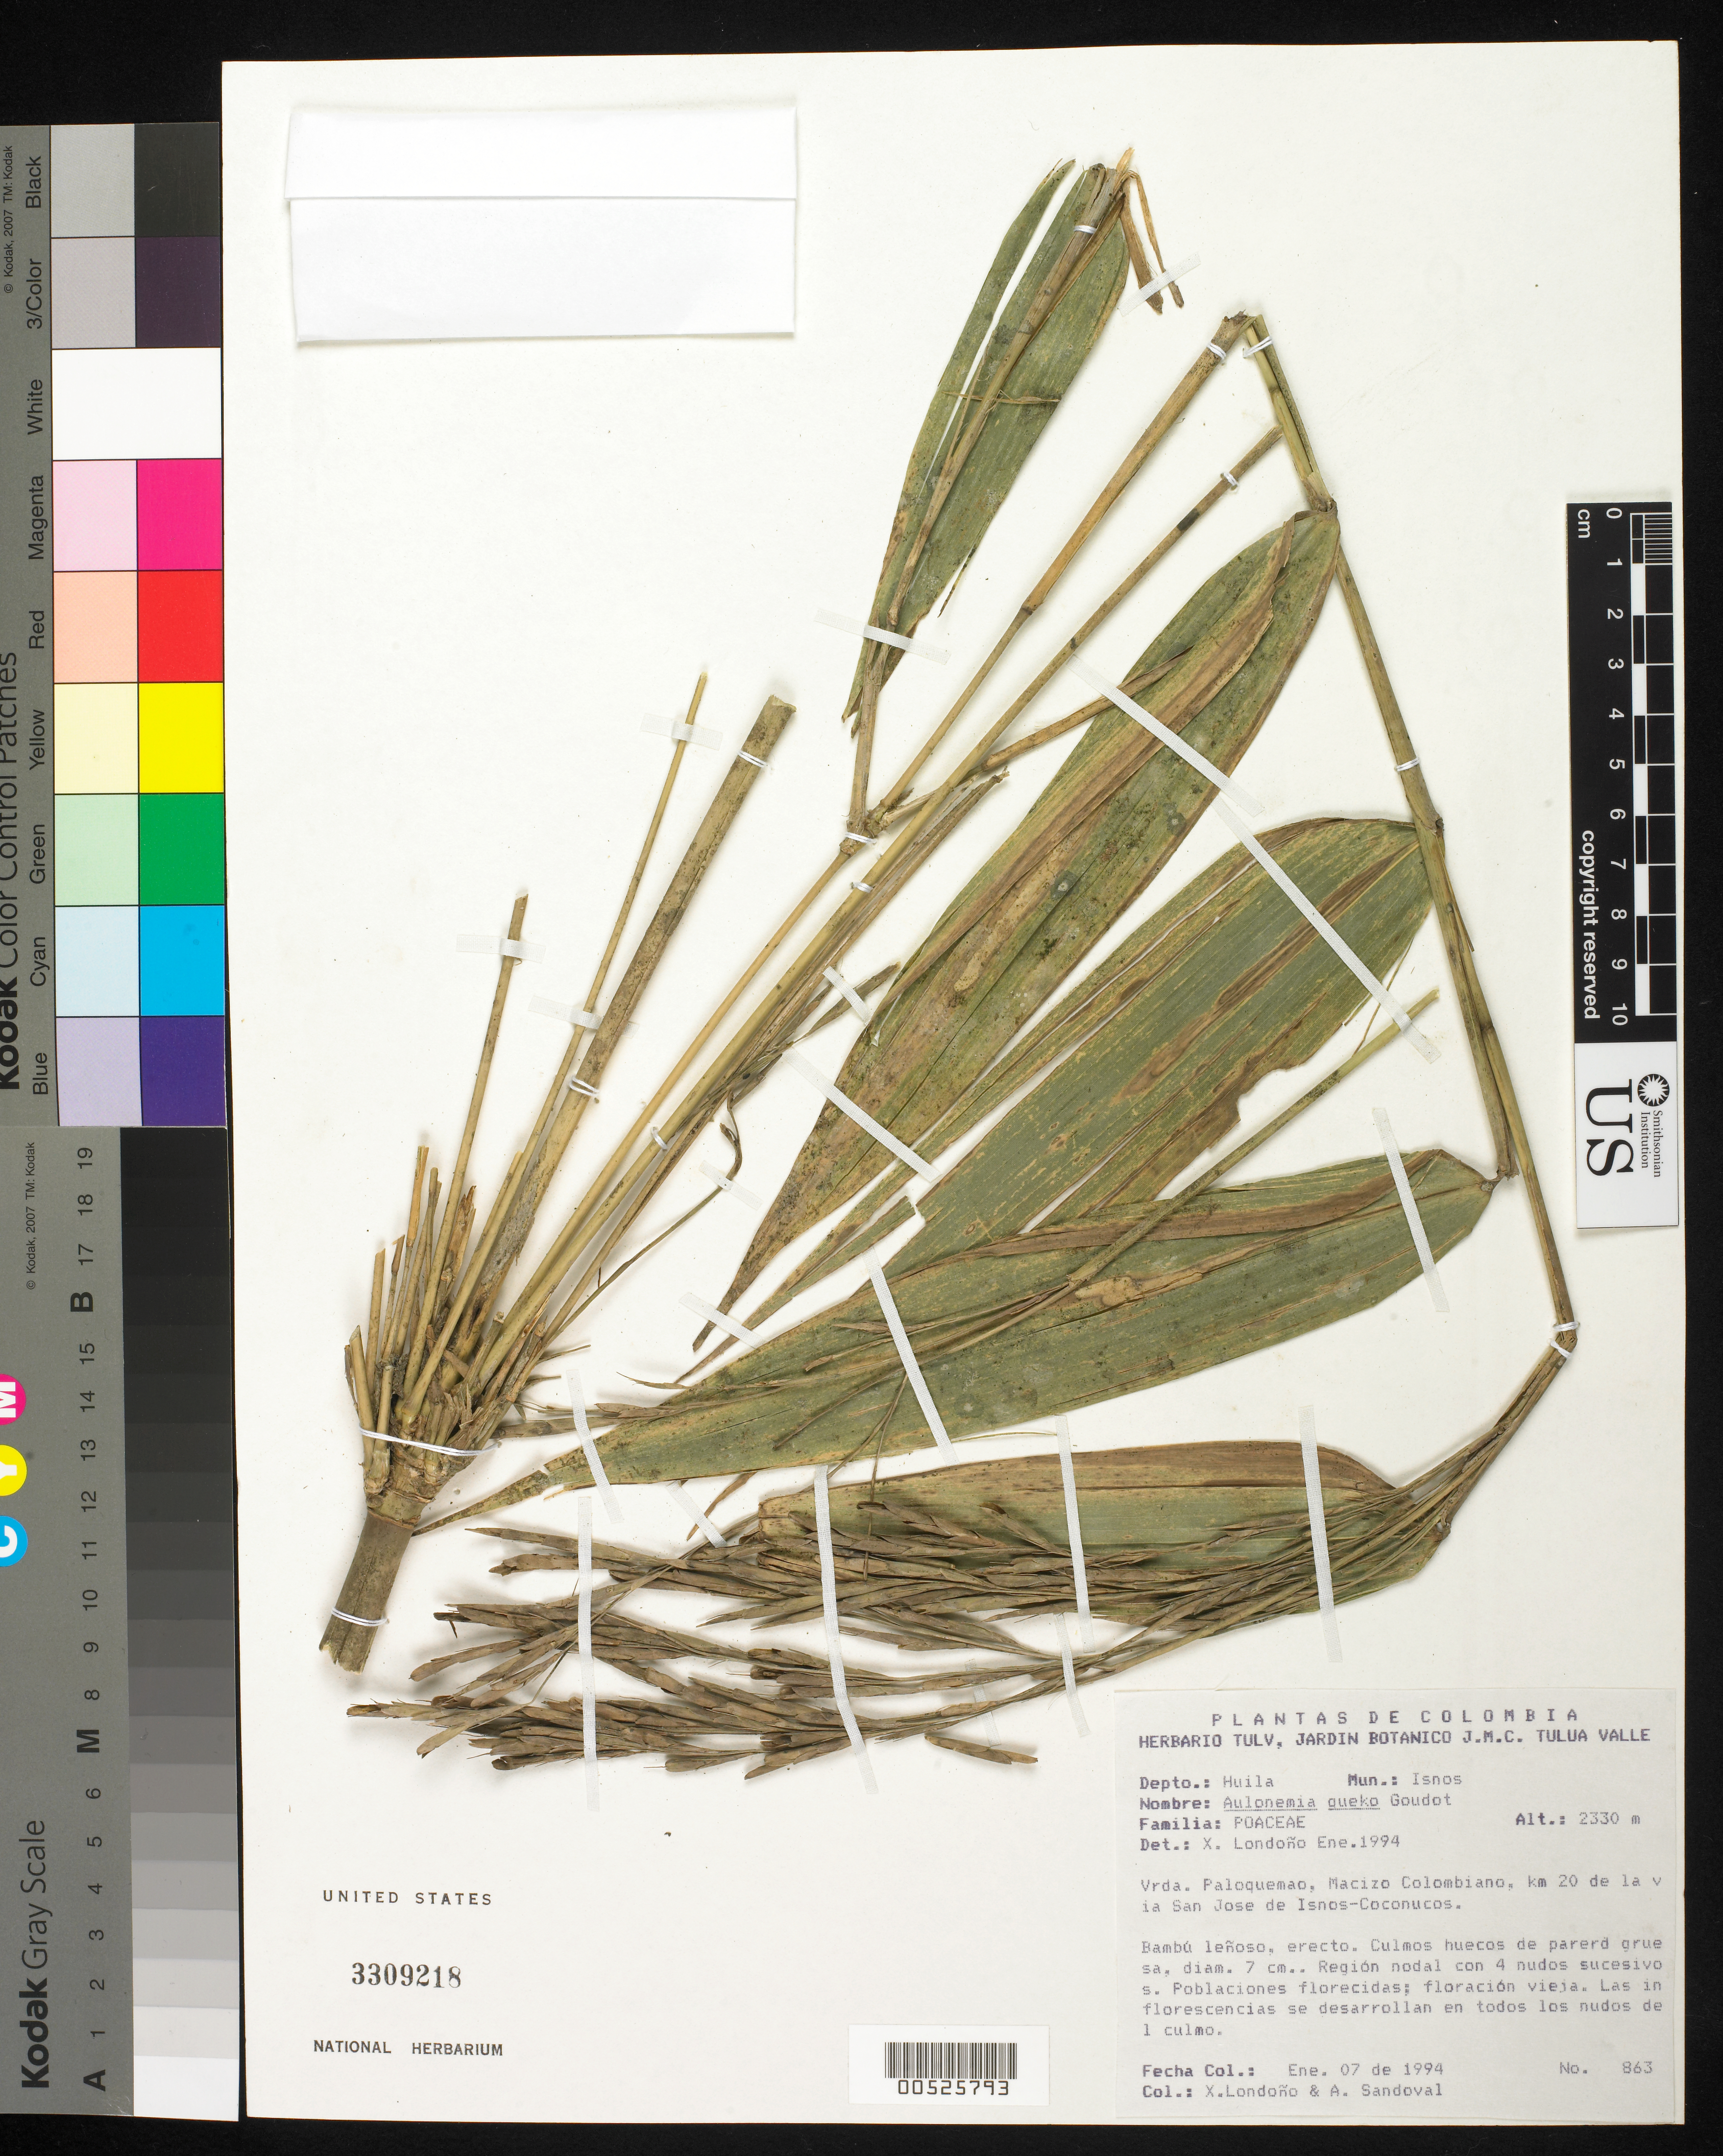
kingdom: Plantae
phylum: Tracheophyta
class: Liliopsida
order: Poales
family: Poaceae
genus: Aulonemia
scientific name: Aulonemia queko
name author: Goudot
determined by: Londoño, X., (TULV), Jardin Botanico "Juan Maria Cespedes"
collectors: X. Londoño & A. Sandoval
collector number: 863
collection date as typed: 07 Jan 1994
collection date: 1994-01-07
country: Colombia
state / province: Huila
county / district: San José De Isnos ?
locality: Isnos Mun., Vrda. Paloquemao, Macizo Colombiano, km 20 de la via San Jose de Isnos - Coconucos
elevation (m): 2330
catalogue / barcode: US 3309218